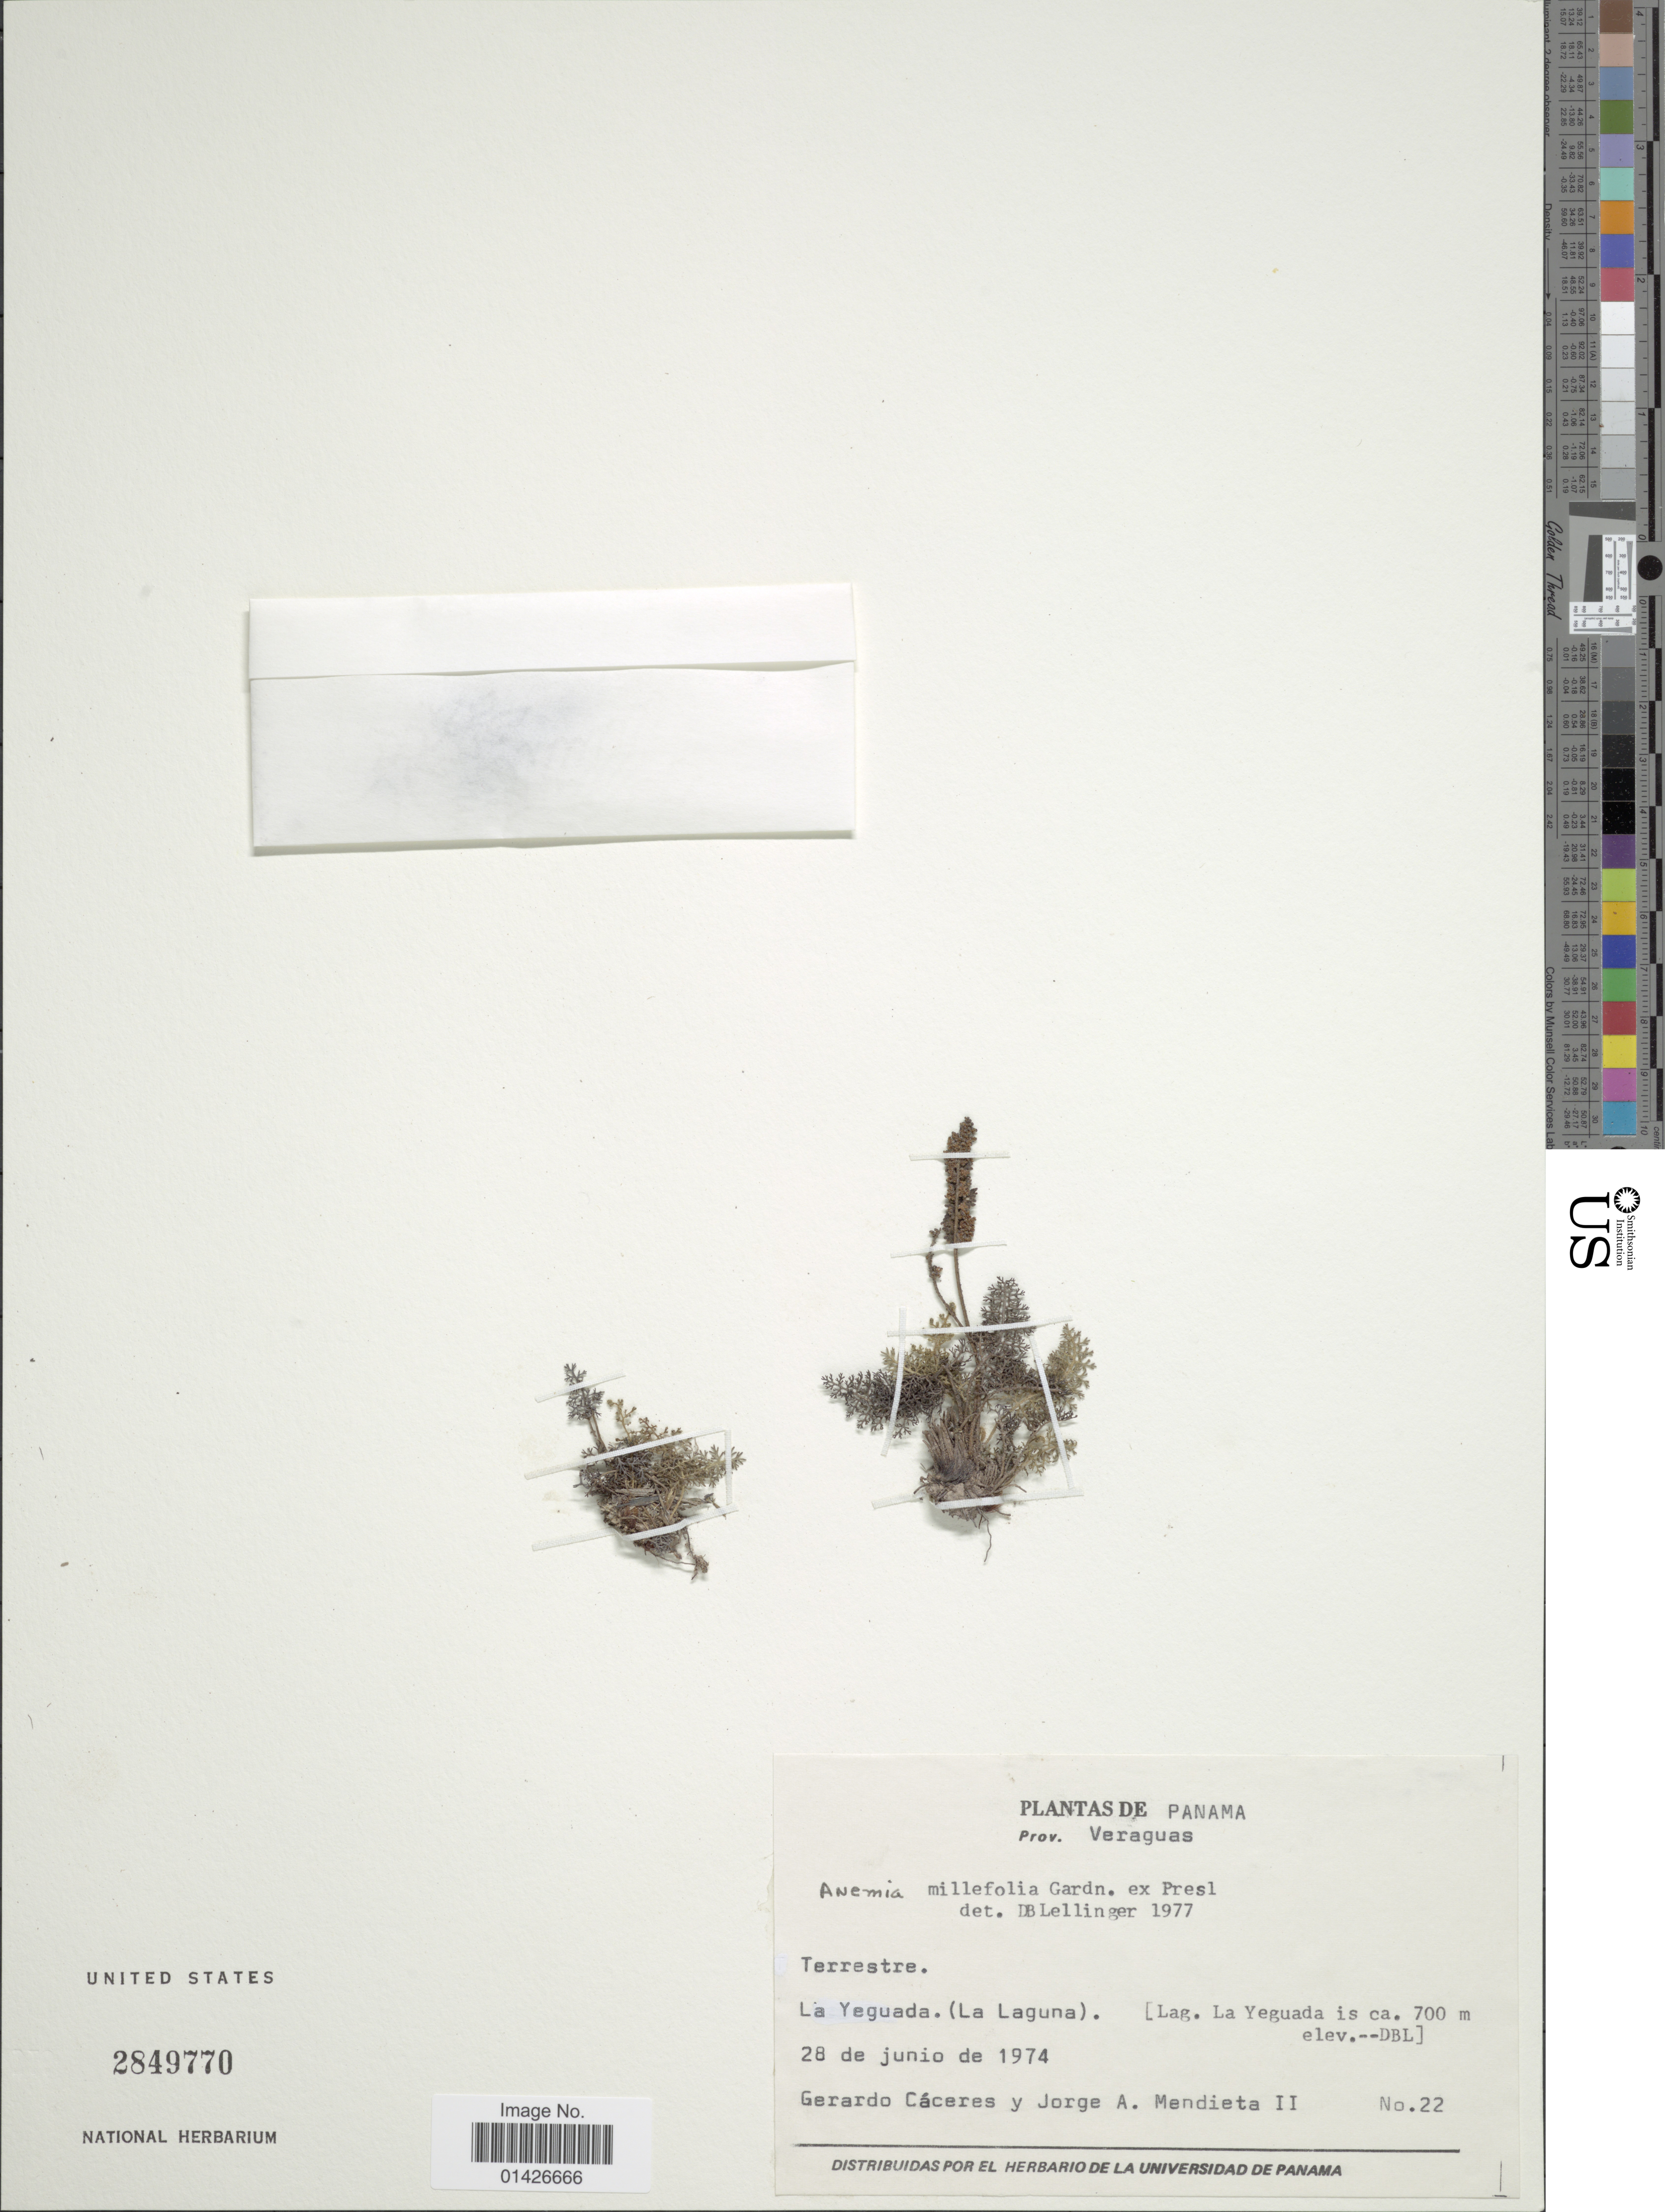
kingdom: Plantae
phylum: Tracheophyta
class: Polypodiopsida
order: Schizaeales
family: Anemiaceae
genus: Anemia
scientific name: Anemia millefolia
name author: (Gardner) C. Presl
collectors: G. Cáceres & J. Mendieta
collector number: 22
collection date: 1974-06-28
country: Panama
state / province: Veraguas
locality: La Yeguada (La Laguna)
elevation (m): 700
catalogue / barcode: US 2849770